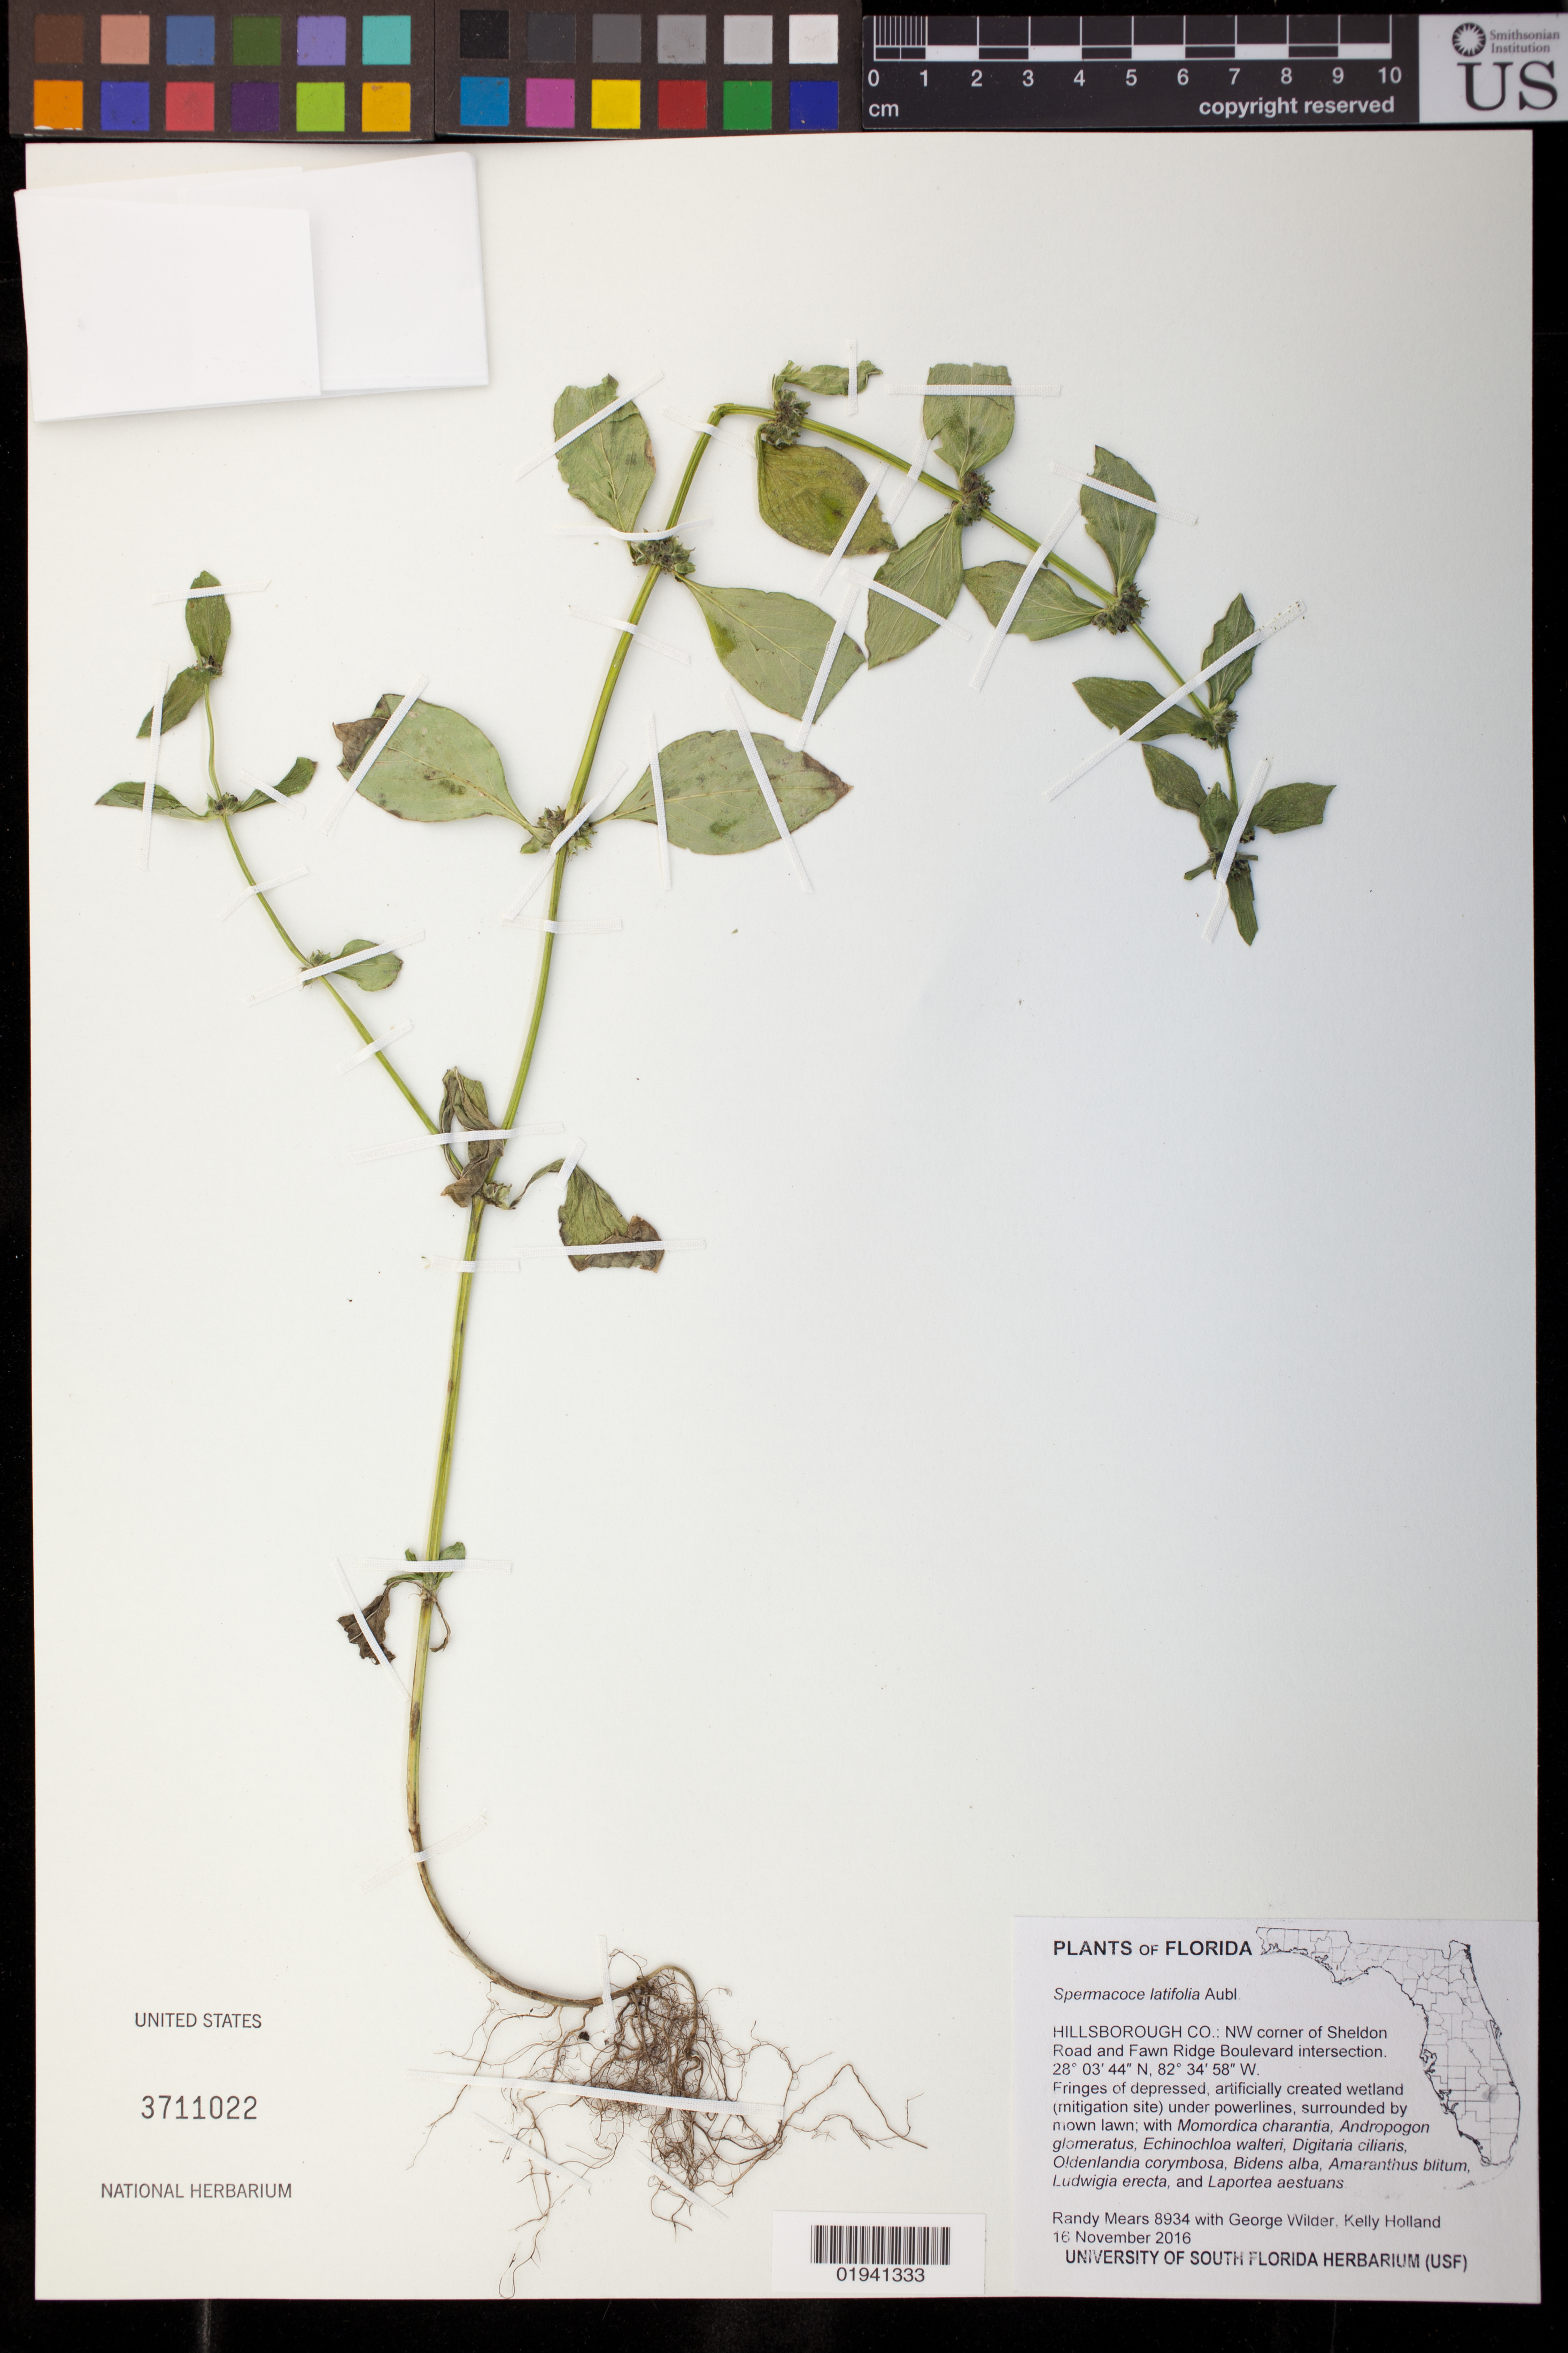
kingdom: Plantae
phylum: Tracheophyta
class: Magnoliopsida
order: Gentianales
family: Rubiaceae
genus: Spermacoce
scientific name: Spermacoce latifolia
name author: Aubl.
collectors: R. Mears, G. Wilder & K. Holland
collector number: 8934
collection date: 2016-11-16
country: United States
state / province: Florida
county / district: Hillsborough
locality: NW corner of Sheldon Road and Fawn Ridge Boulevard intersection.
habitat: fringes of depressed, artificially created wetland (mitigation site) under powerlines, surrounded by mown lawn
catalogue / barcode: US 3711022